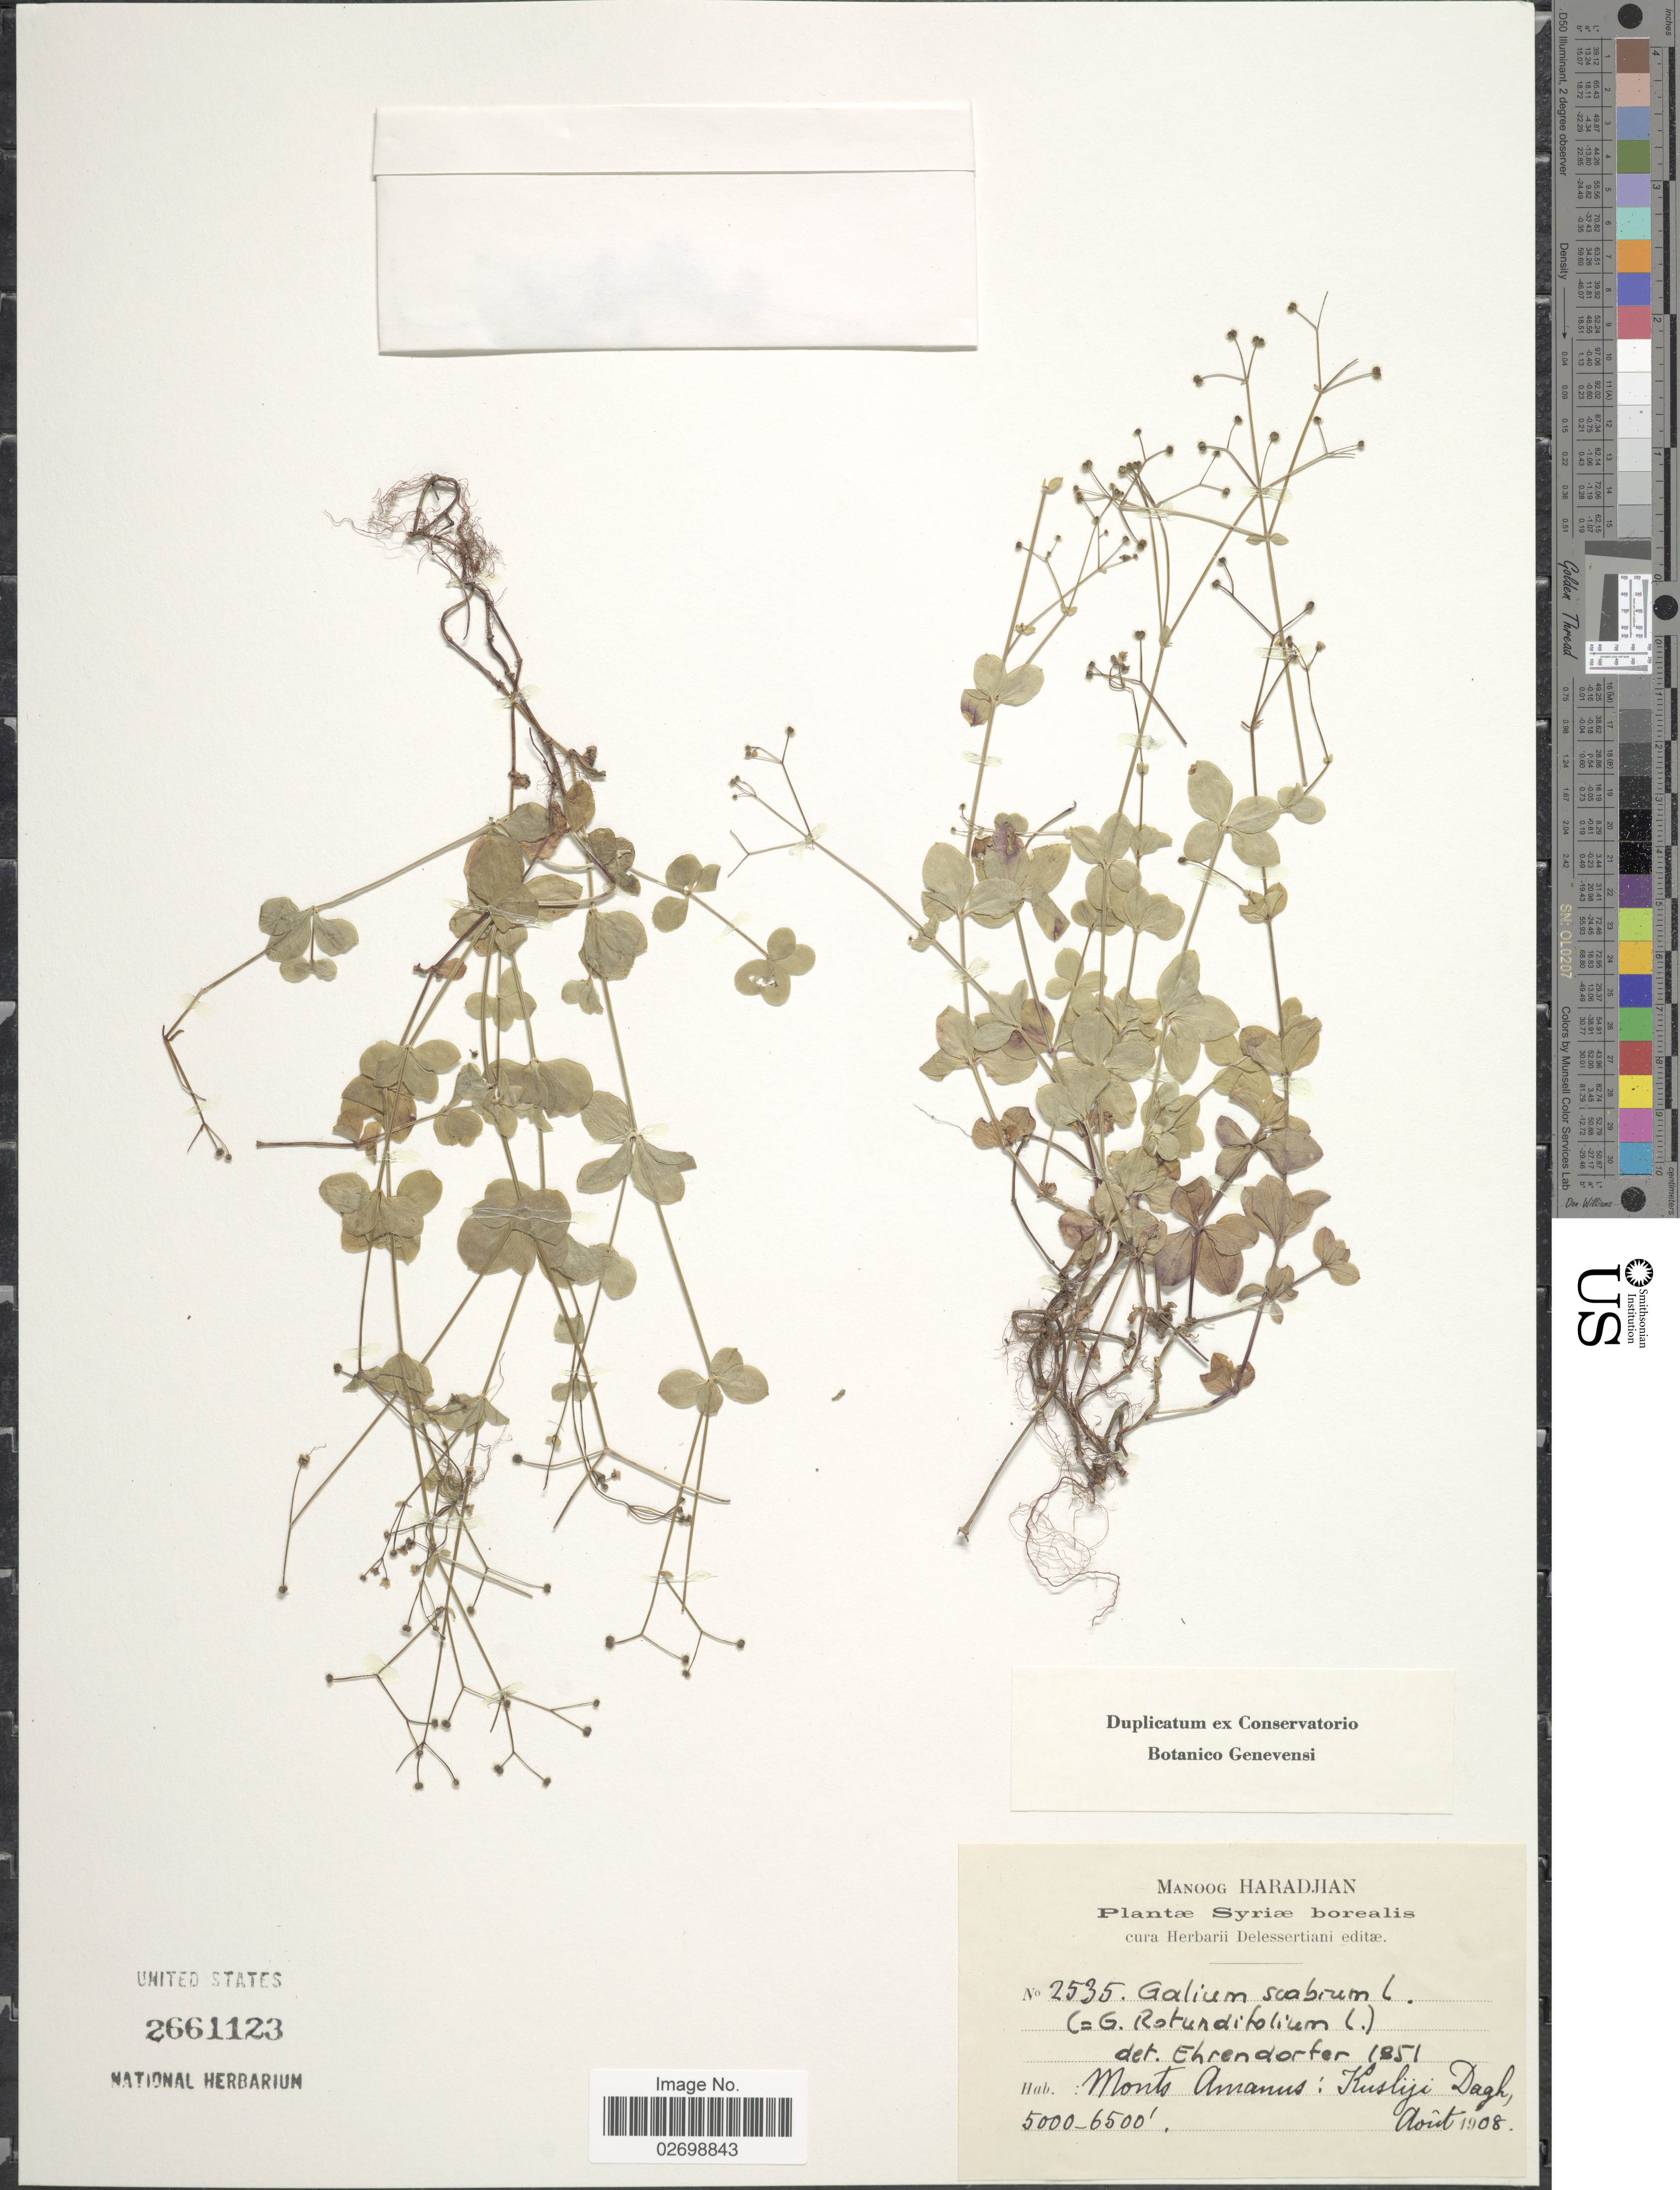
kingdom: Plantae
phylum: Tracheophyta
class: Magnoliopsida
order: Gentianales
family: Rubiaceae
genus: Galium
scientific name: Galium scabrum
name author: L.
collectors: M. Haradjian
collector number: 2535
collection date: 1908-08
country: Syria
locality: Syriae borealis. Monts Amanus: Kushji Dagh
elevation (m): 1524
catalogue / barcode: US 2661123